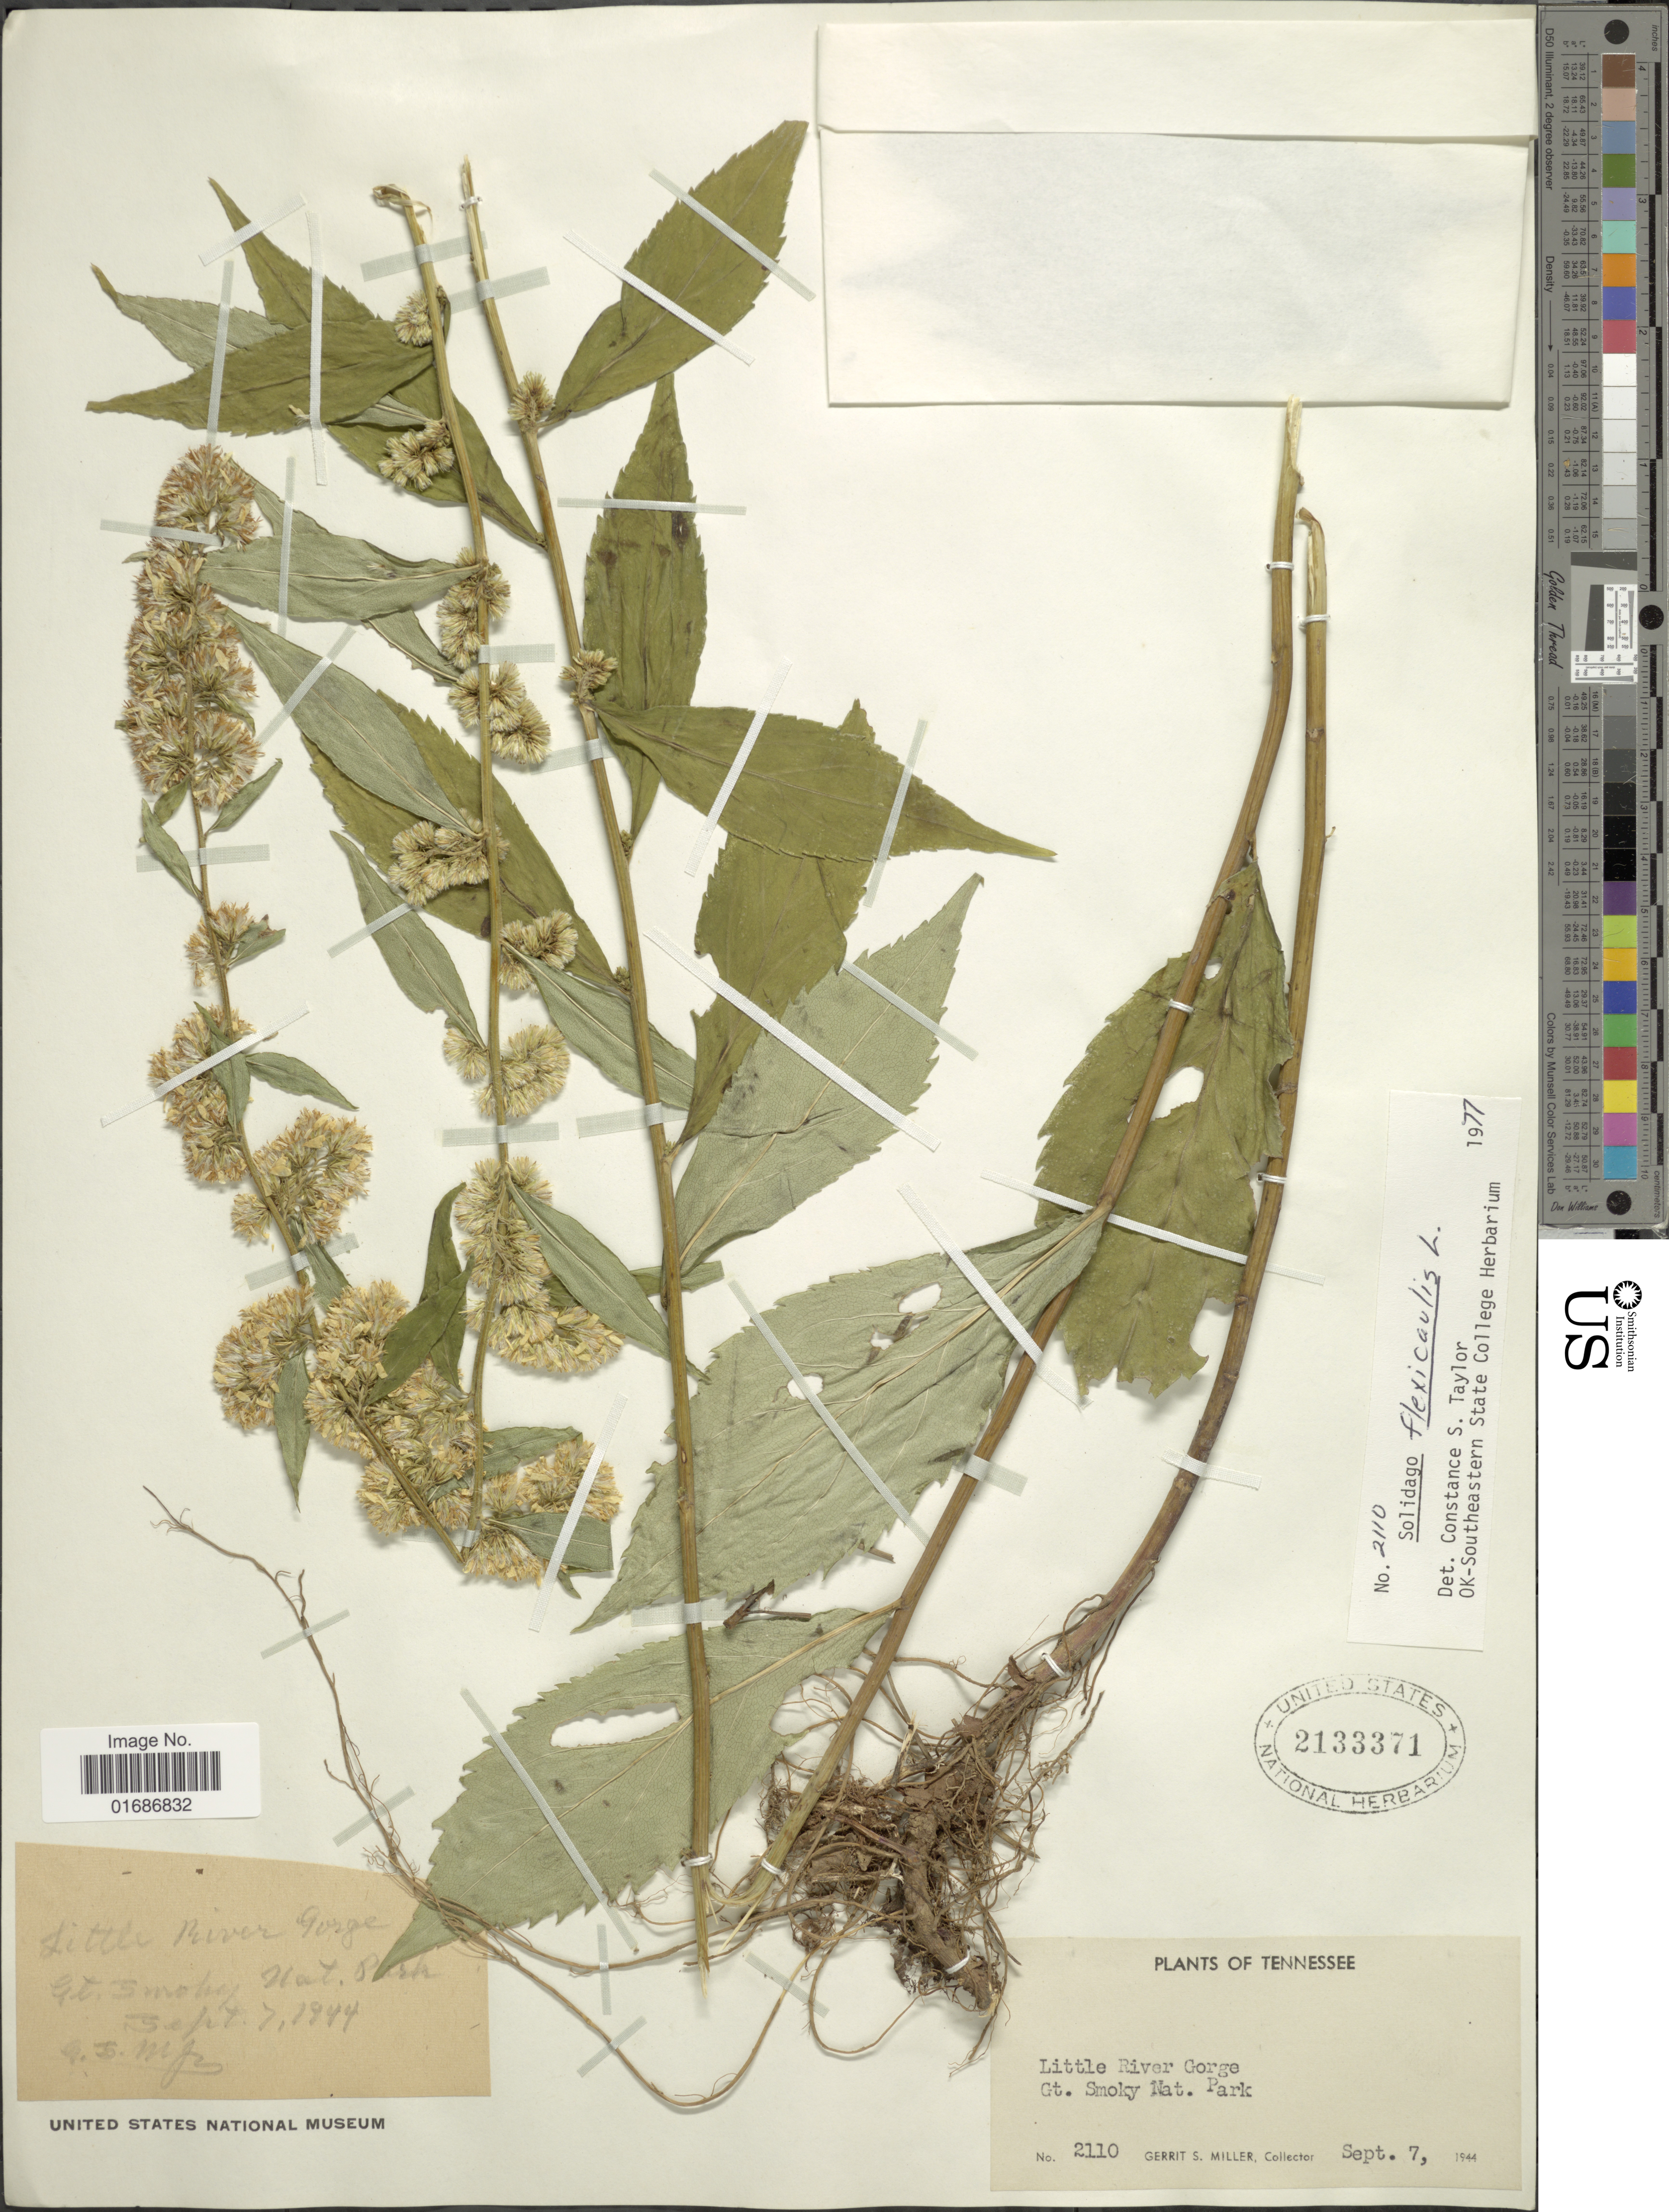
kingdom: Plantae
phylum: Tracheophyta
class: Magnoliopsida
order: Asterales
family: Asteraceae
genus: Solidago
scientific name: Solidago flexicaulis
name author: L.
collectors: G. S. Miller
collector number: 2110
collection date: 1944-09-07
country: United States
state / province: Tennessee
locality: Little River Gorge, Gt. Smoky Nat. Park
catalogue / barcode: US 2133371